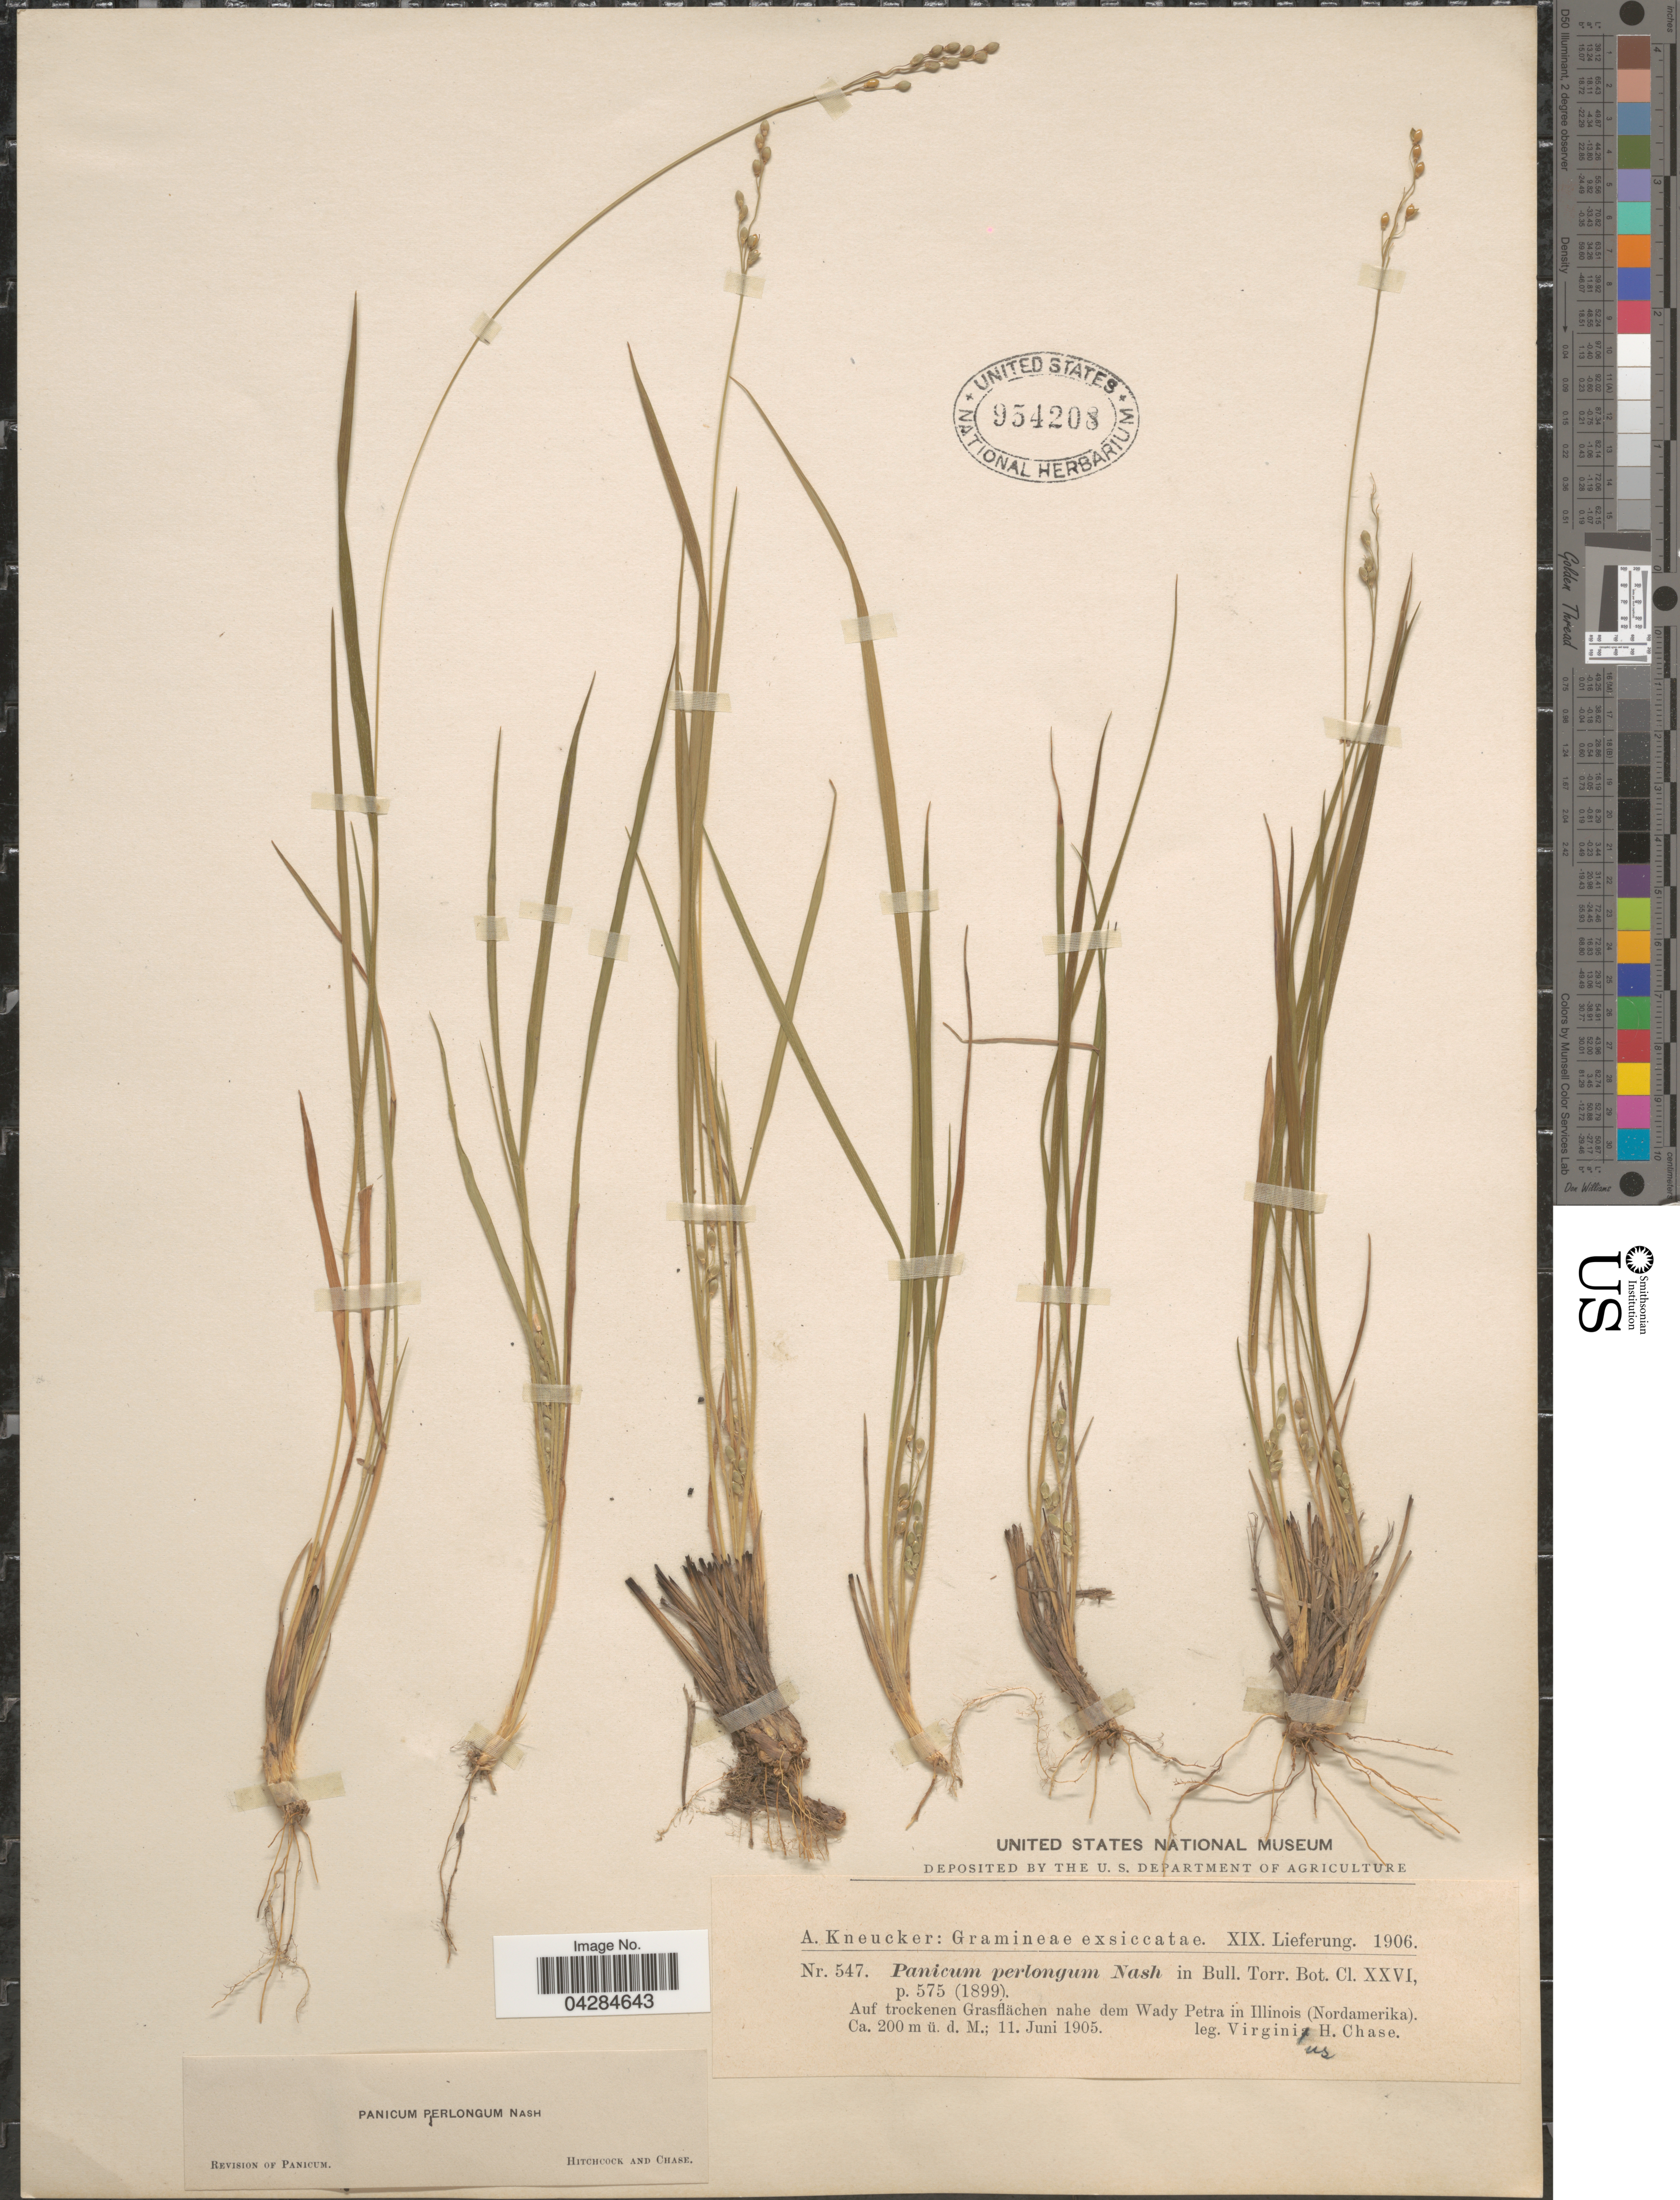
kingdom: Plantae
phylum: Tracheophyta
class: Liliopsida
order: Poales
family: Poaceae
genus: Dichanthelium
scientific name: Dichanthelium perlongum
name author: (Nash) Freckmann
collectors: V. H. Chase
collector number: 547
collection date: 1905-06-11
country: United States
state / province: Illinois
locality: Auf trockenen Grasflächen nahe dem Wady Petra in Illinois (Nordamerika).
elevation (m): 200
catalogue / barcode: US 954208